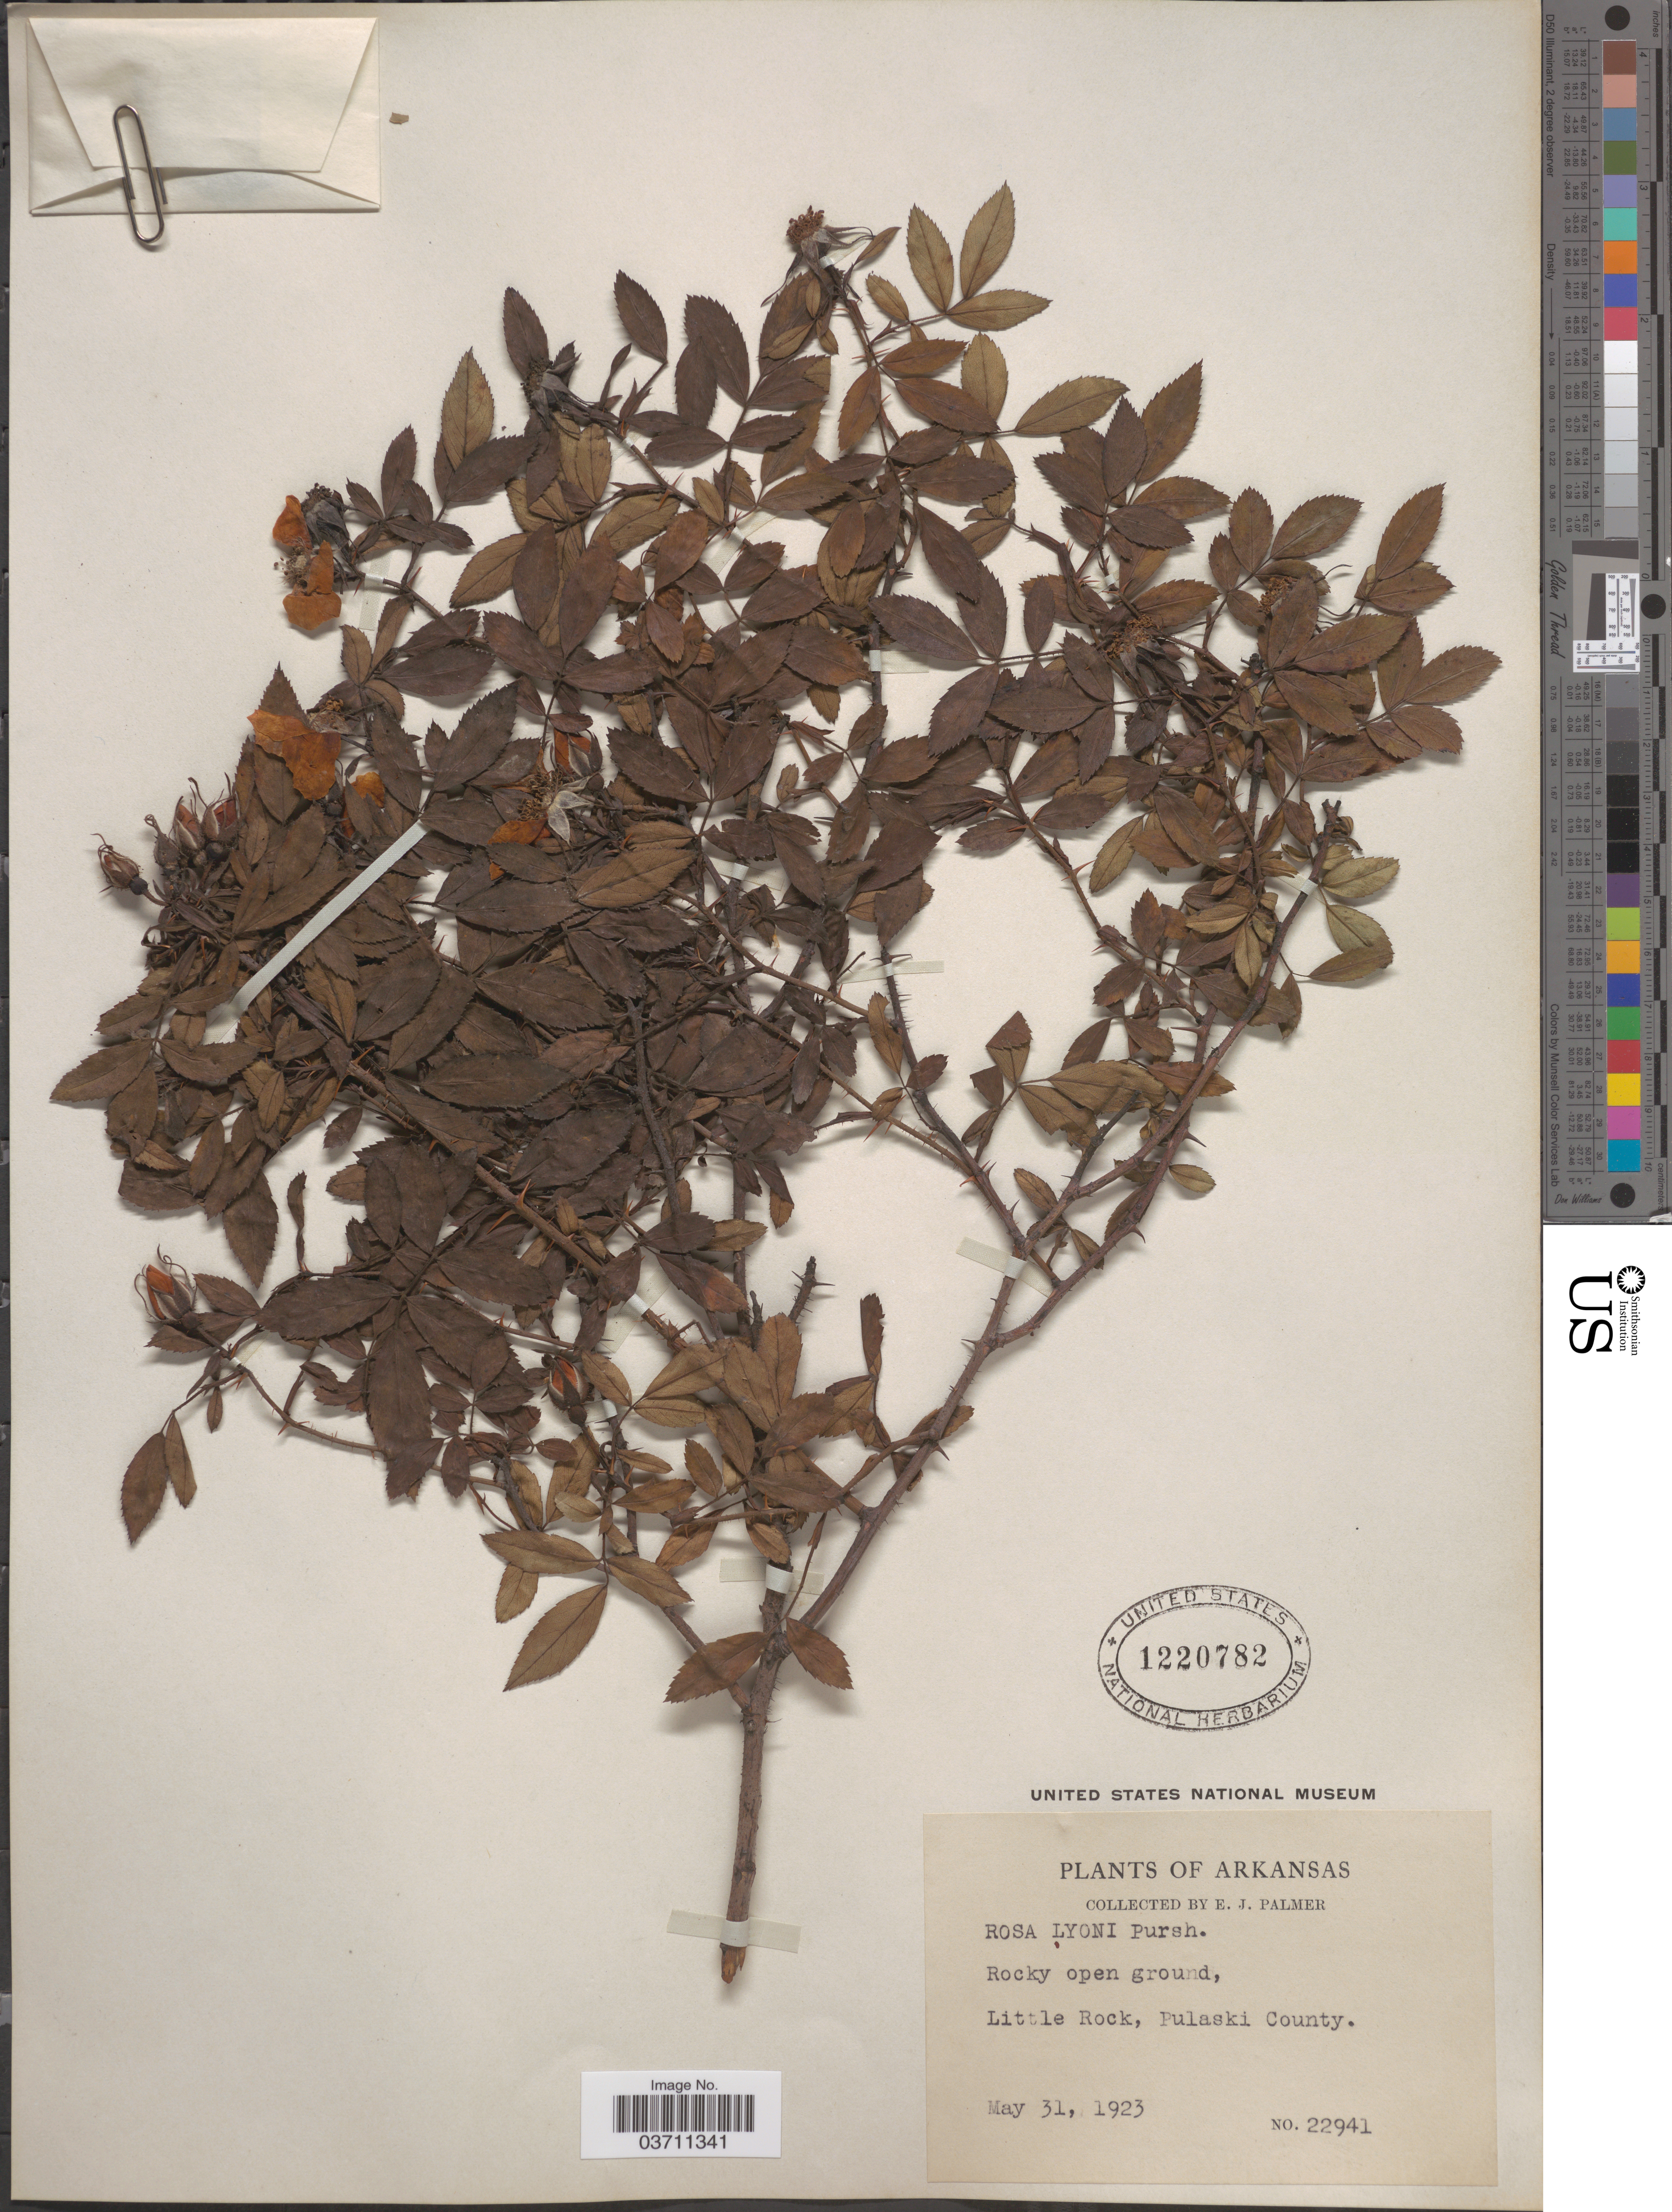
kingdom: Plantae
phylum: Tracheophyta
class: Magnoliopsida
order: Rosales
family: Rosaceae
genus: Rosa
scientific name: Rosa lyoni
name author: Pursh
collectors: E. J. Palmer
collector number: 22941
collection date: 1923-05-31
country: United States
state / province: Arkansas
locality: Little Rock, Pulaski County.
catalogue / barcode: US 1220782